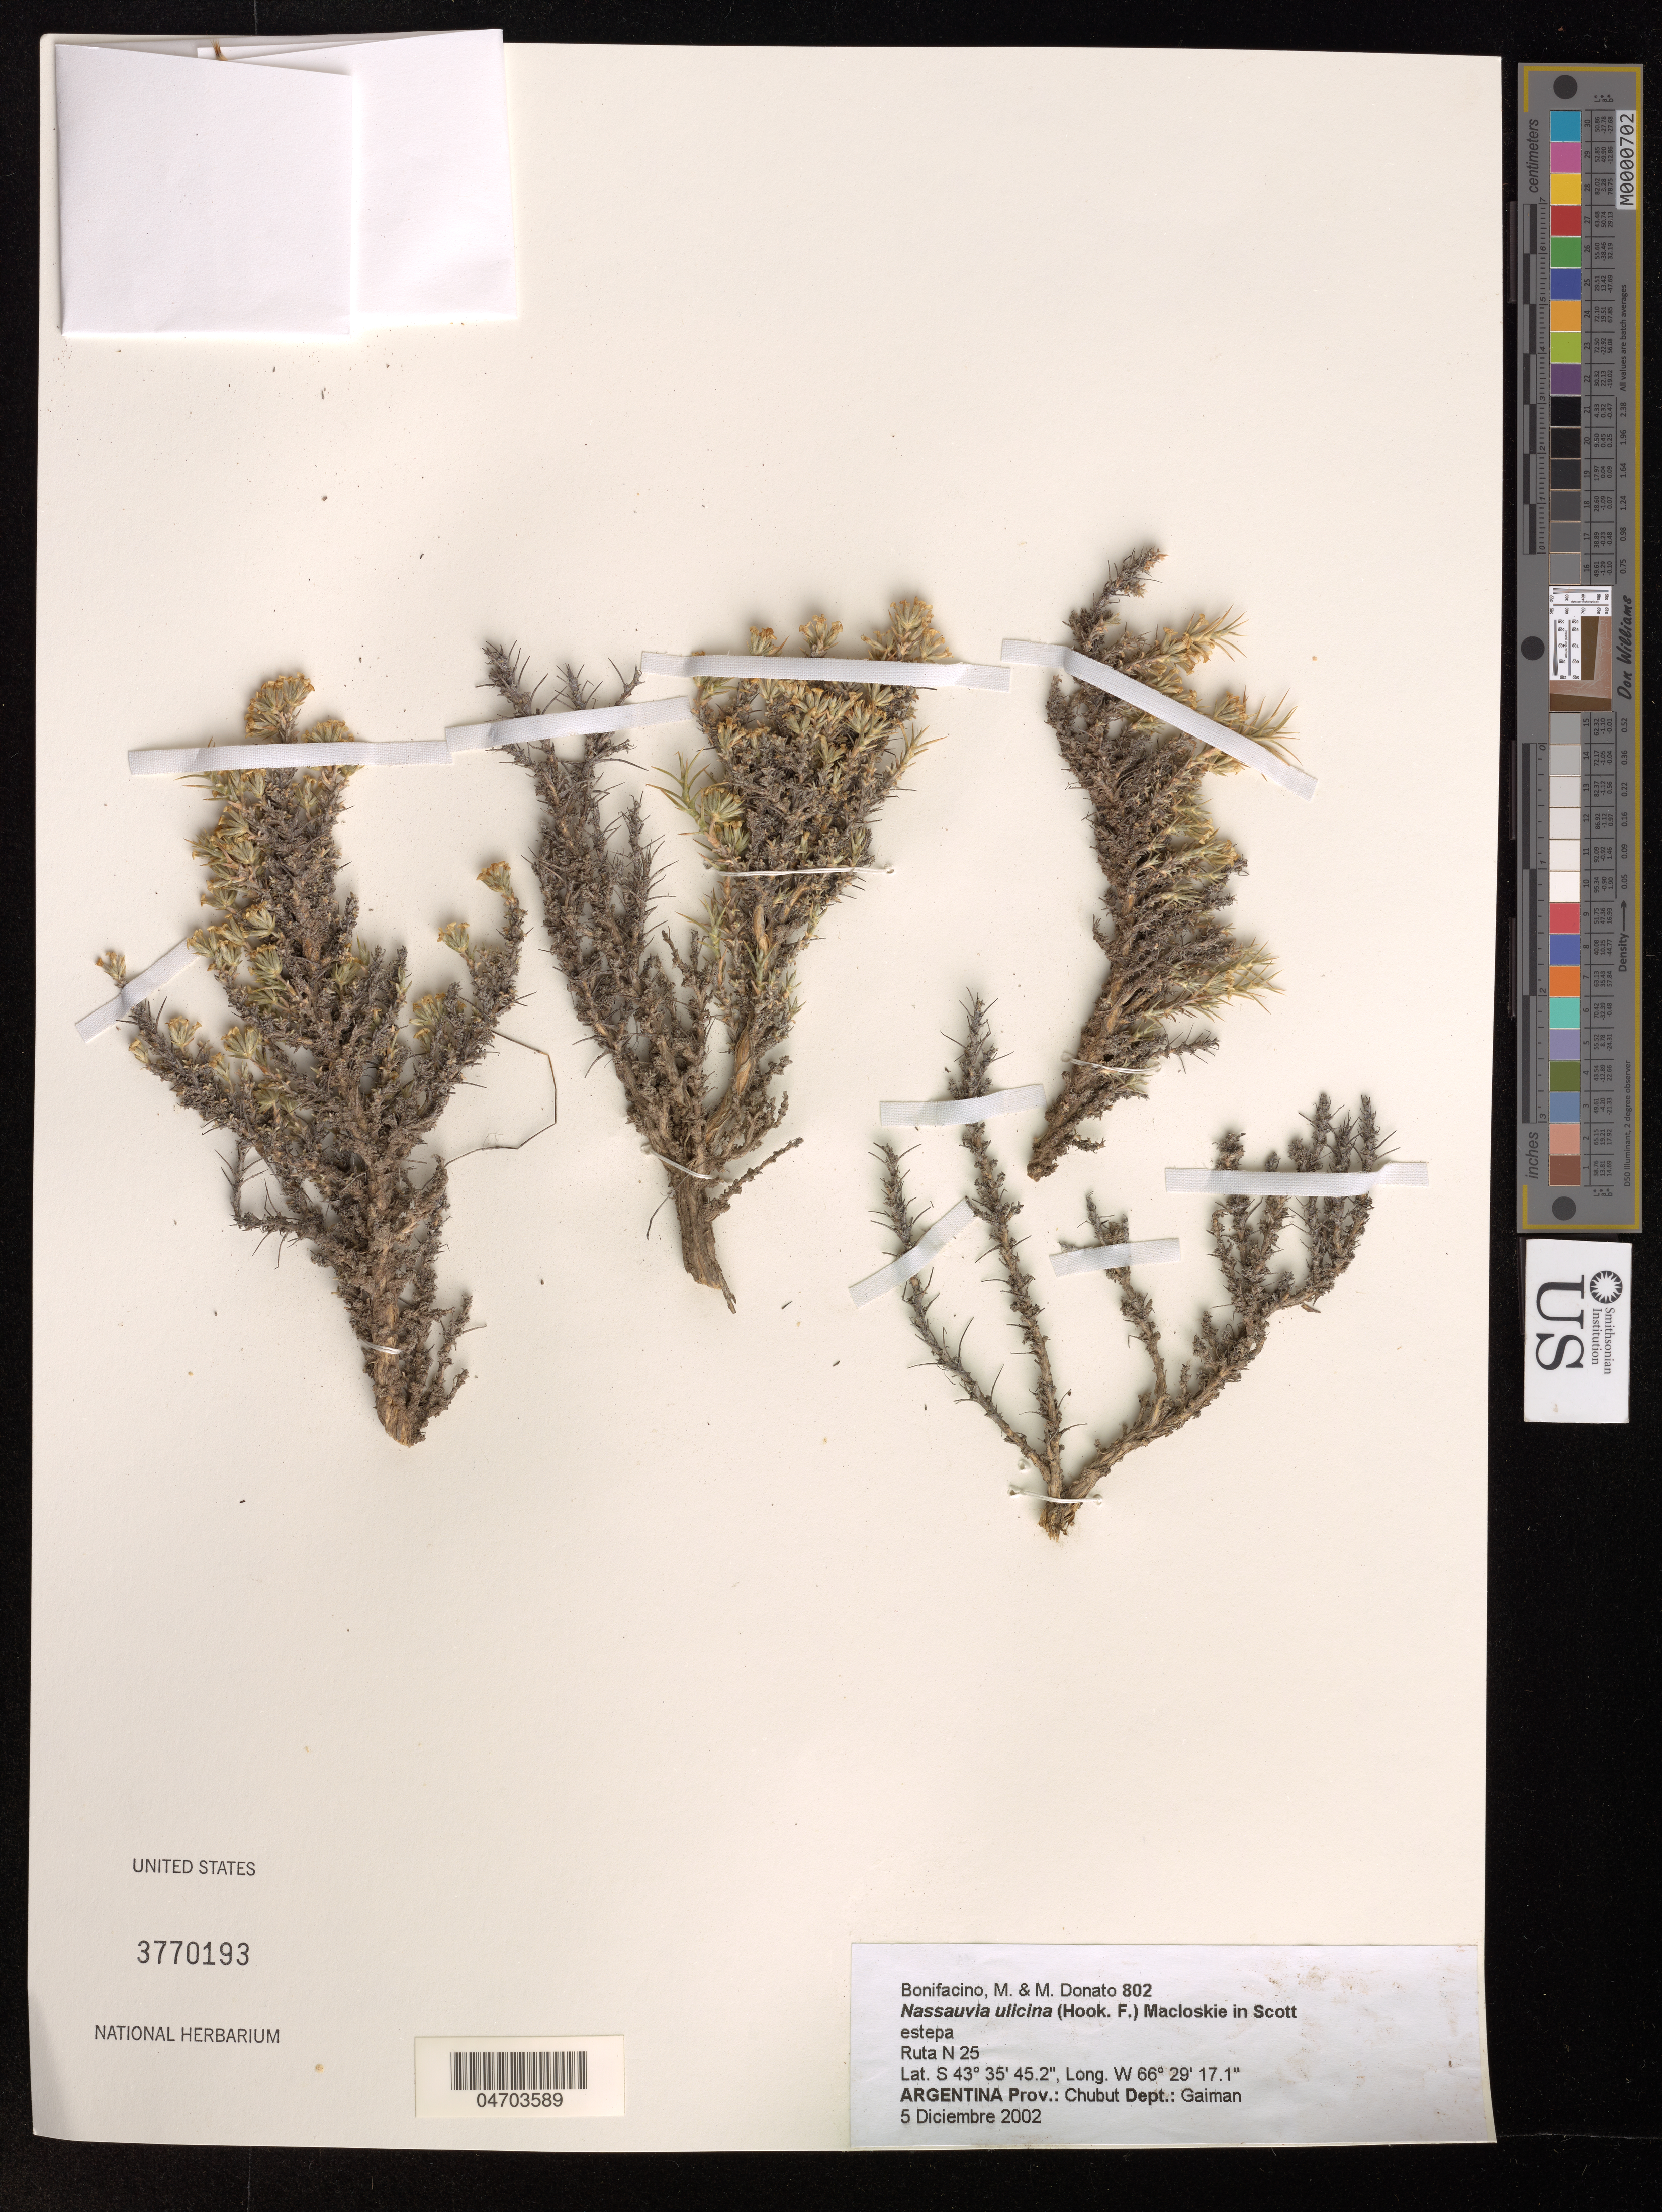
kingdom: Plantae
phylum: Tracheophyta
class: Magnoliopsida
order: Asterales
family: Asteraceae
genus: Nassauvia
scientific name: Nassauvia ulicina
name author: (Hook. f.) Macloskie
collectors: M. Bonifacino & M. Donato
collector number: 802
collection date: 2002-12-05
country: Argentina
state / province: Chubut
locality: Ruta N 25. Dept.: Gaiman.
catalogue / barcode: US 3770193